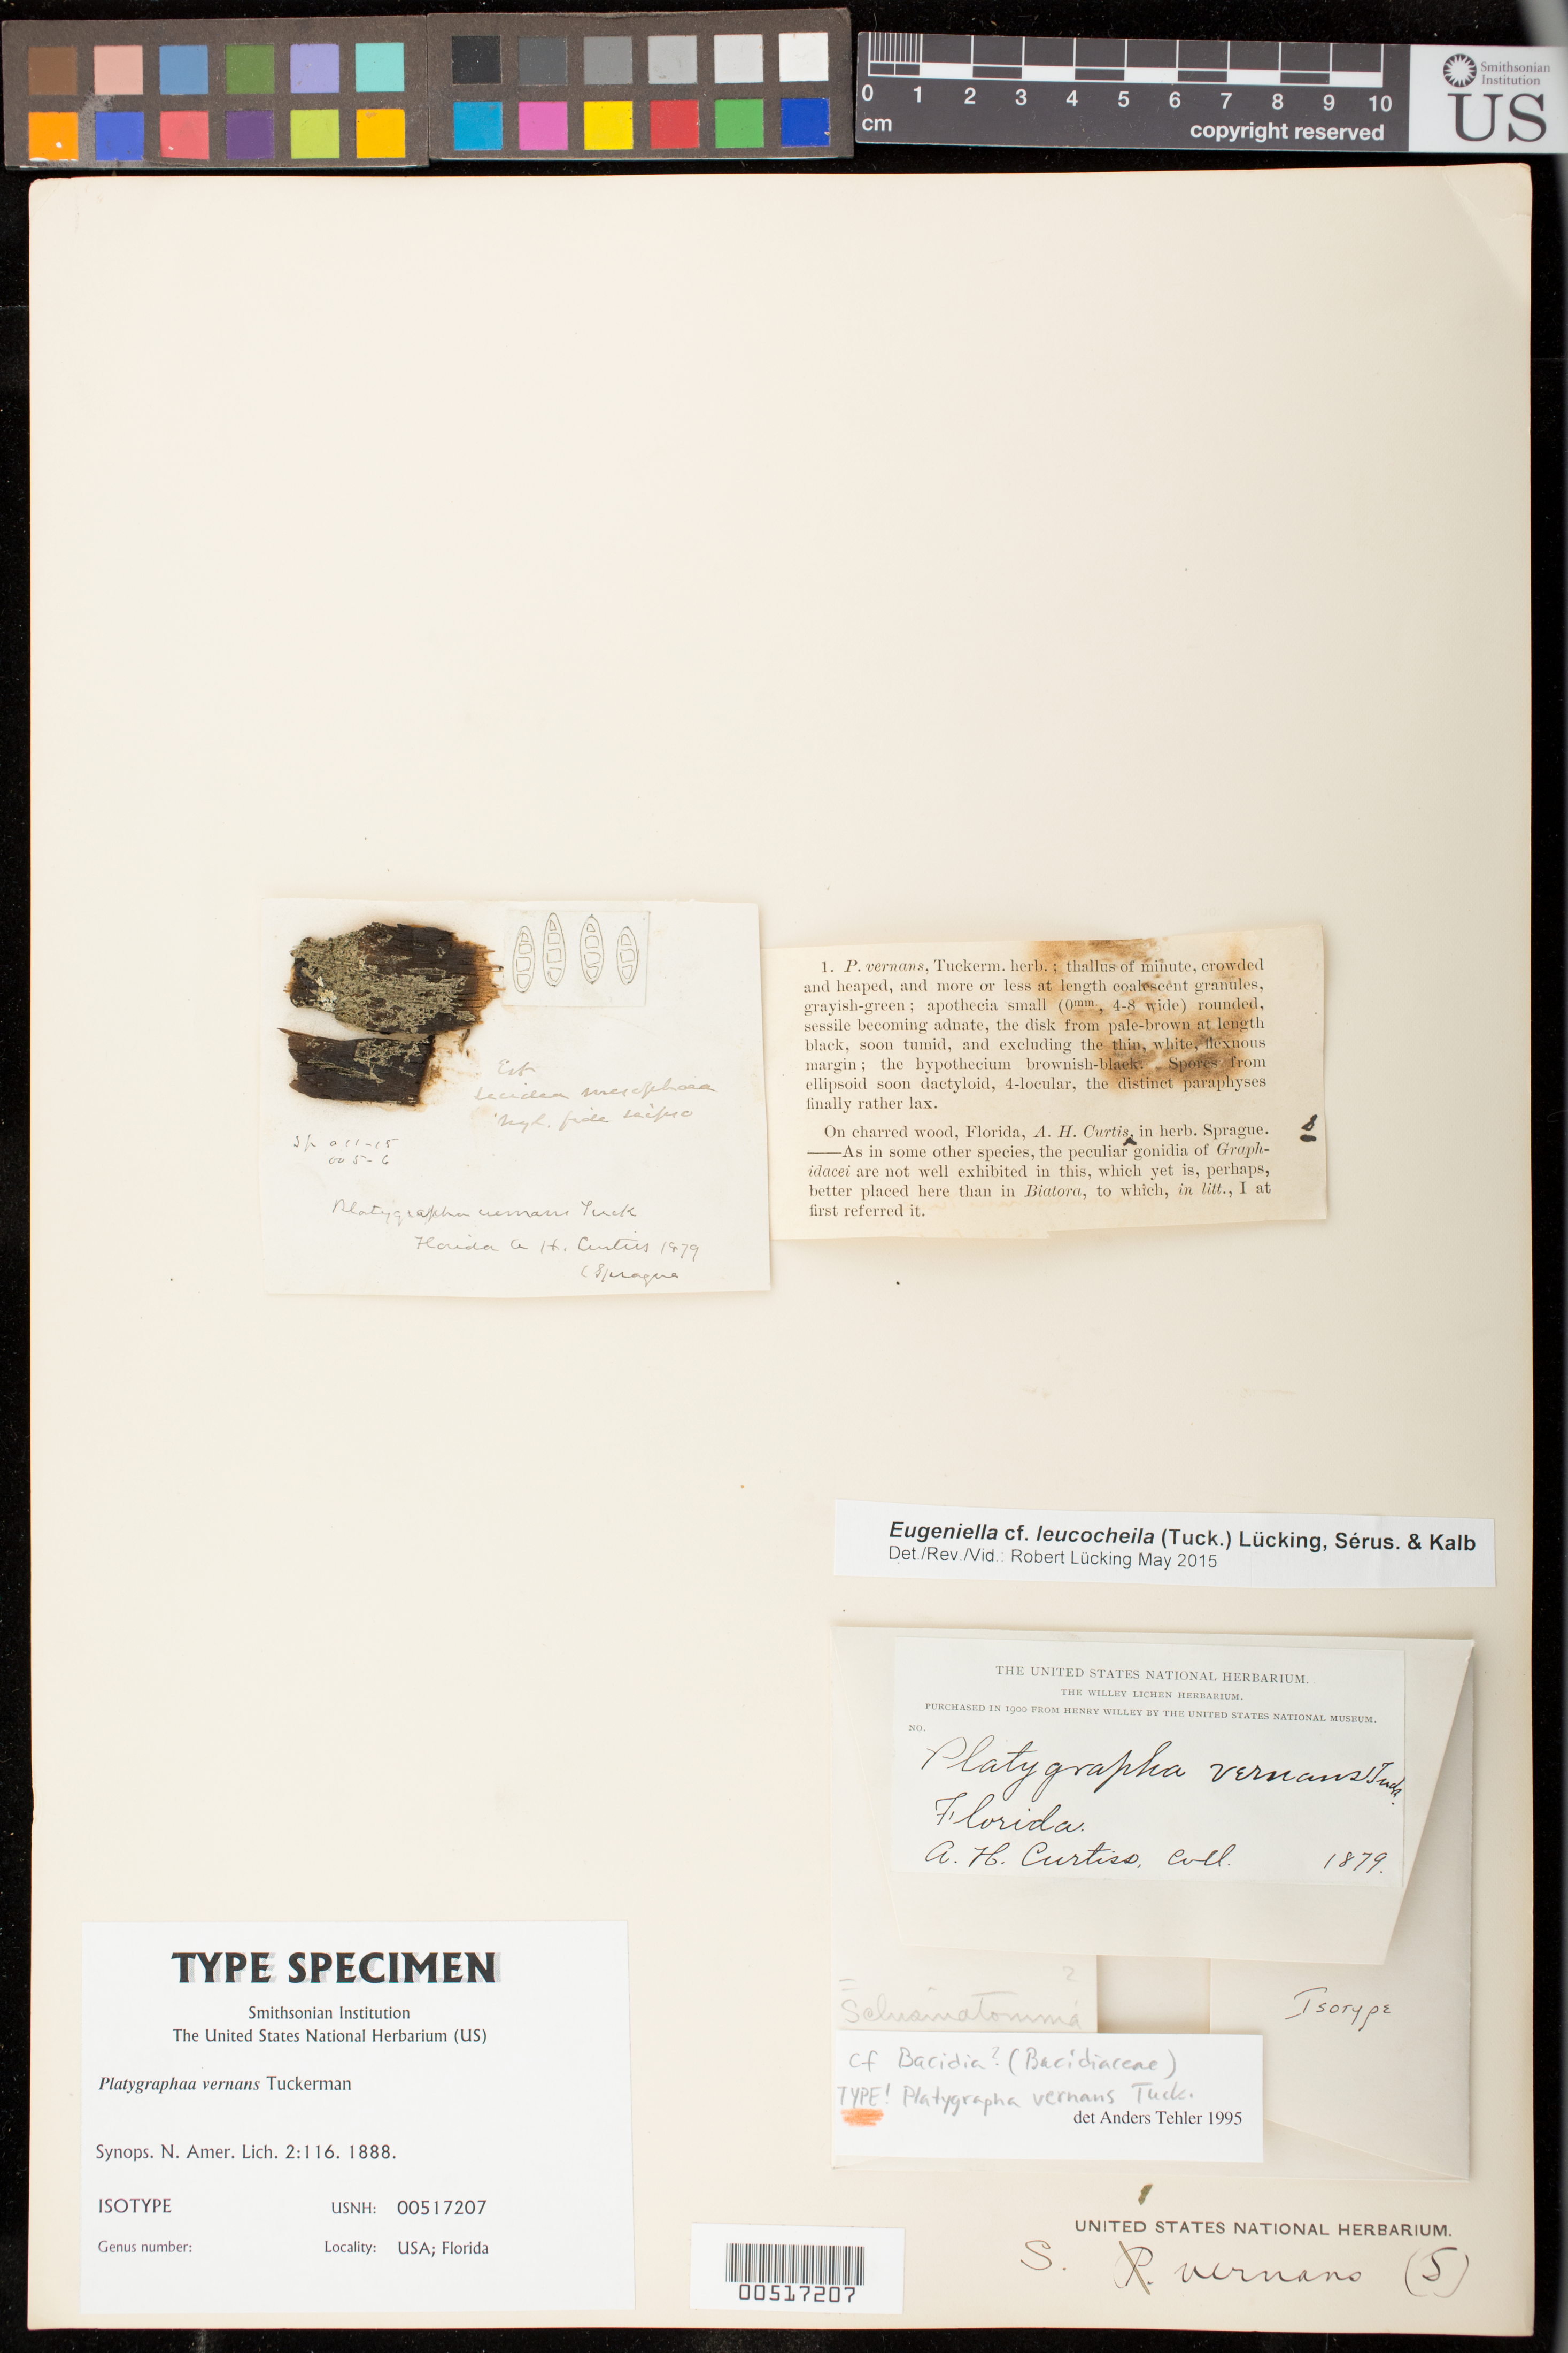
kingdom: Fungi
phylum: Ascomycota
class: Lecanoromycetes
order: Ostropales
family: Graphidaceae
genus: Platygrapha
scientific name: Platygrapha vernans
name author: Tuck.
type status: Isotype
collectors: A. H. Curtiss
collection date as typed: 1879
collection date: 1879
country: United States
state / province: Florida